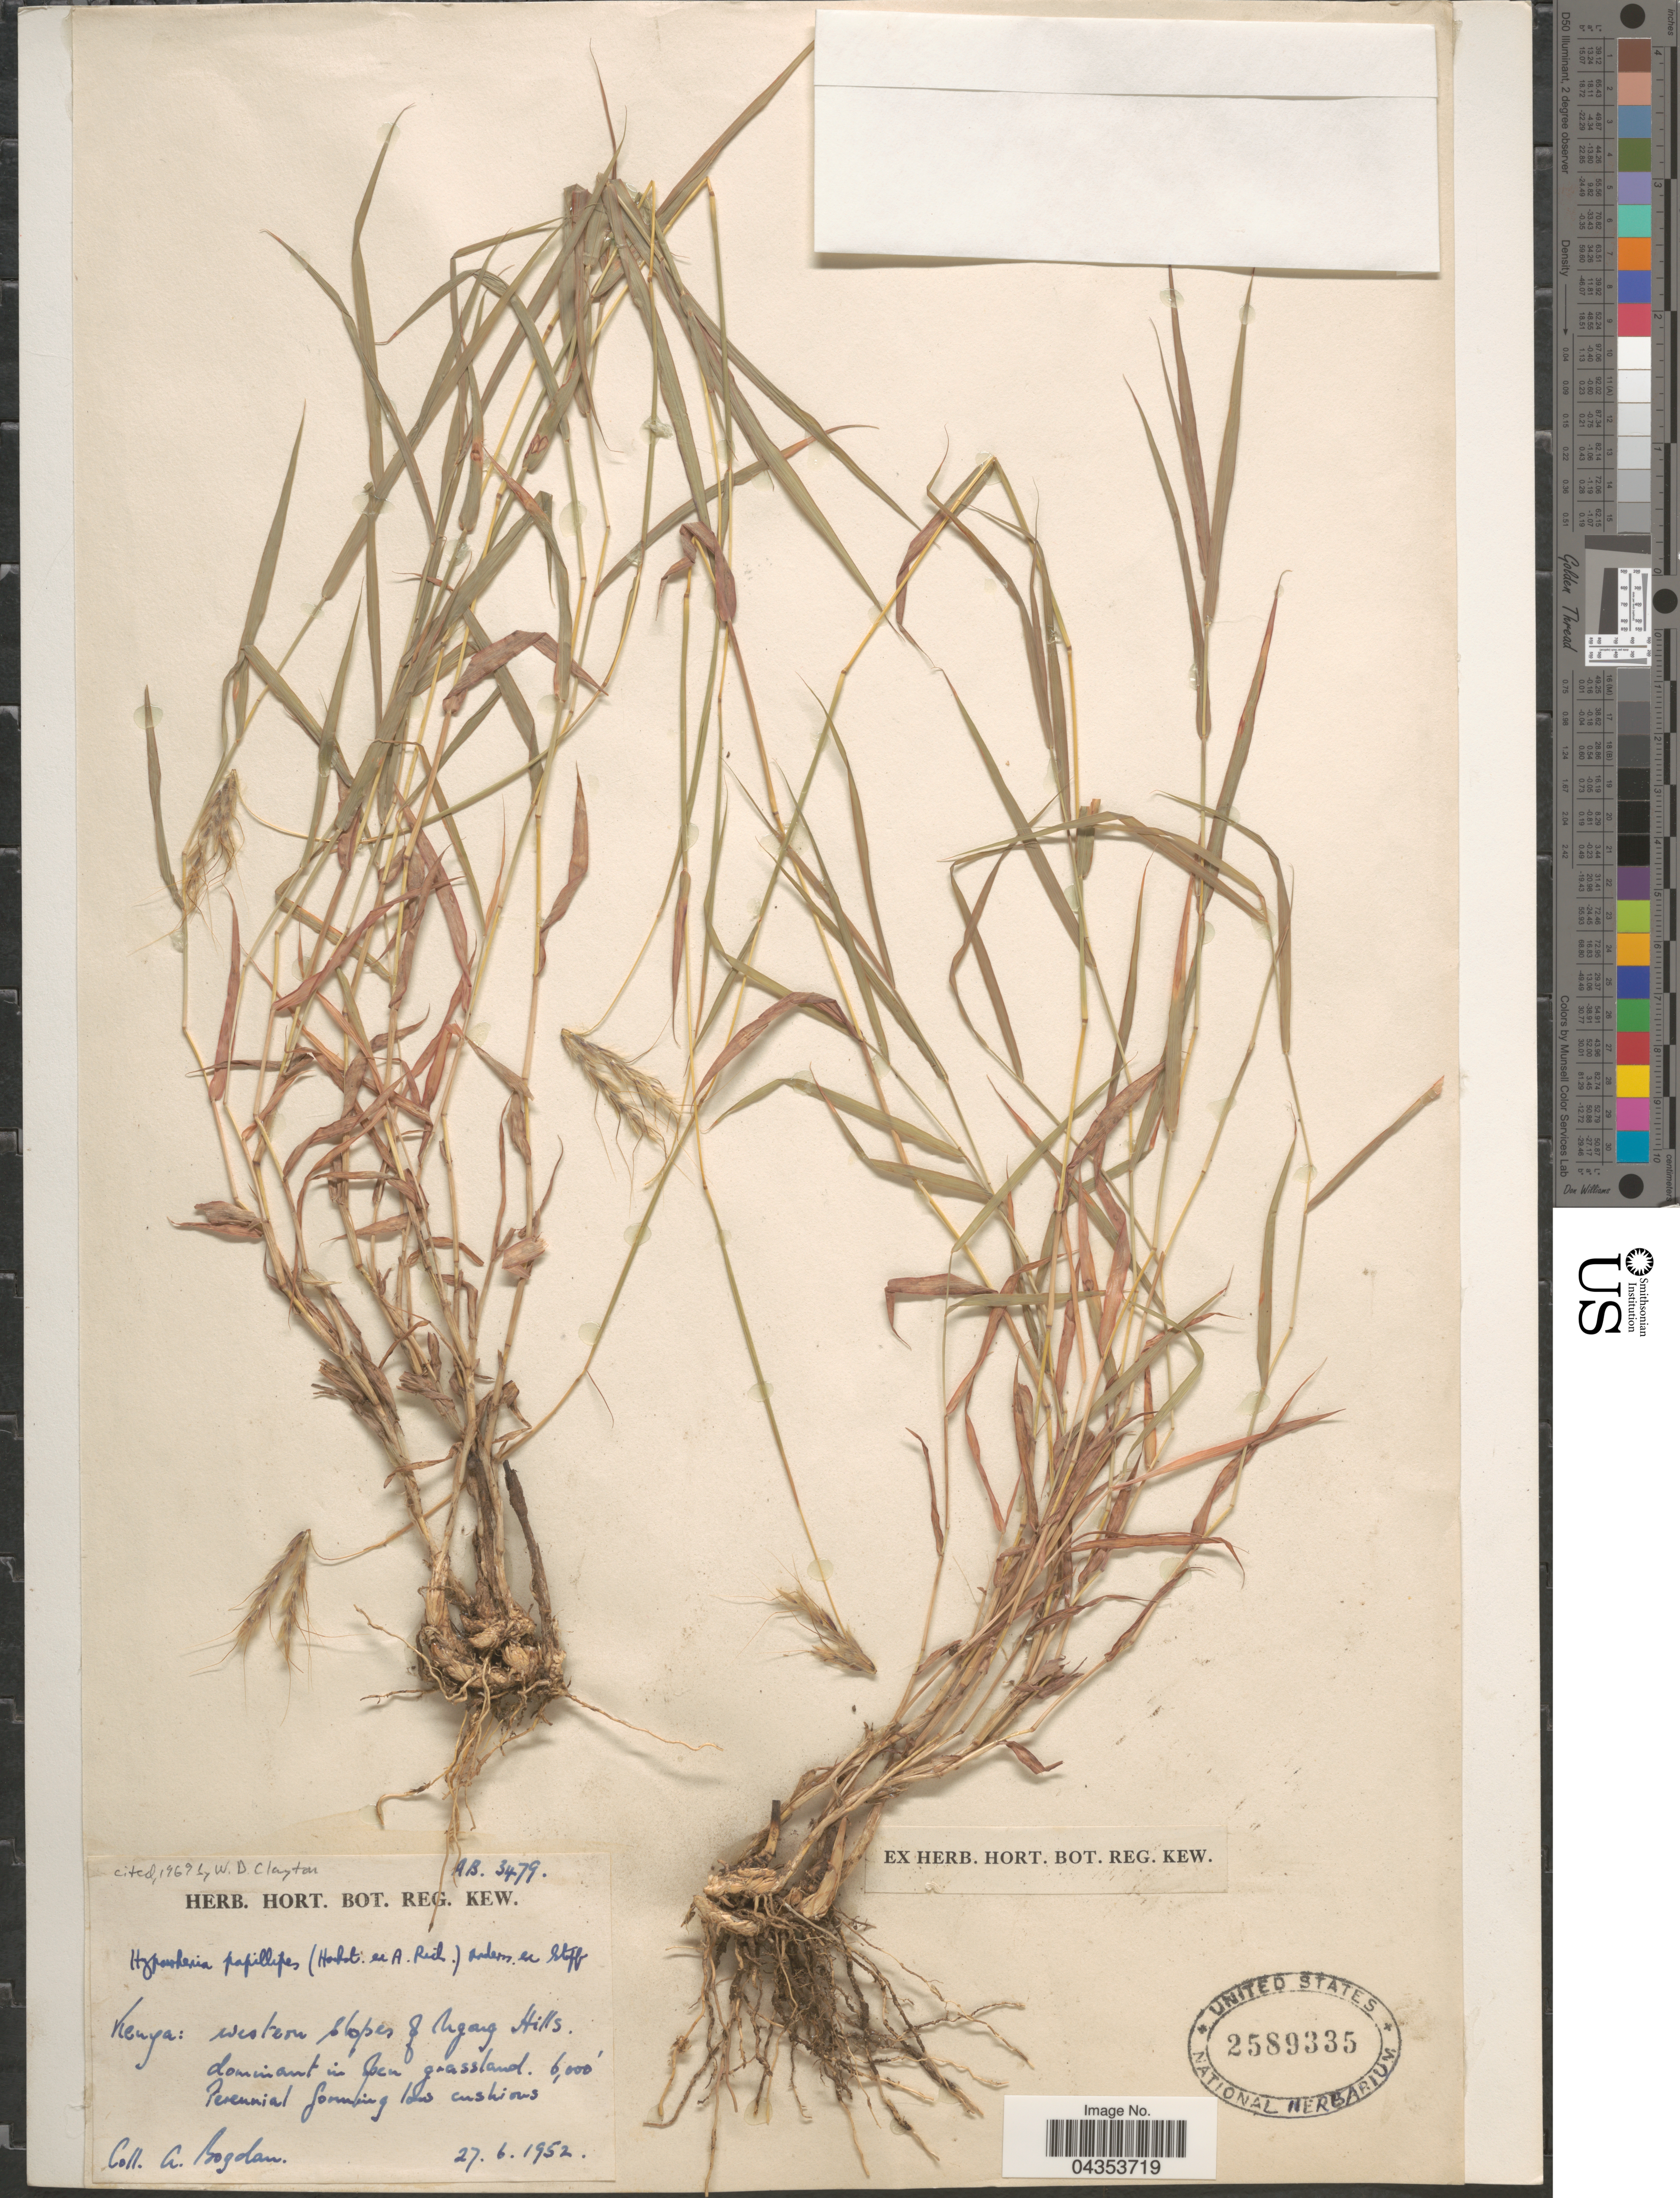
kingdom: Plantae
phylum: Tracheophyta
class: Liliopsida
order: Poales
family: Poaceae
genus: Hyparrhenia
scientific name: Hyparrhenia papillipes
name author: (Hochst. ex A. Rich.) Andersson ex Stapf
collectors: A. Bogdan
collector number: AB3479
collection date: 1952-06-27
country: Kenya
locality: Western slopes of Ngong Hills.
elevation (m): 1829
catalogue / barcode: US 2589335